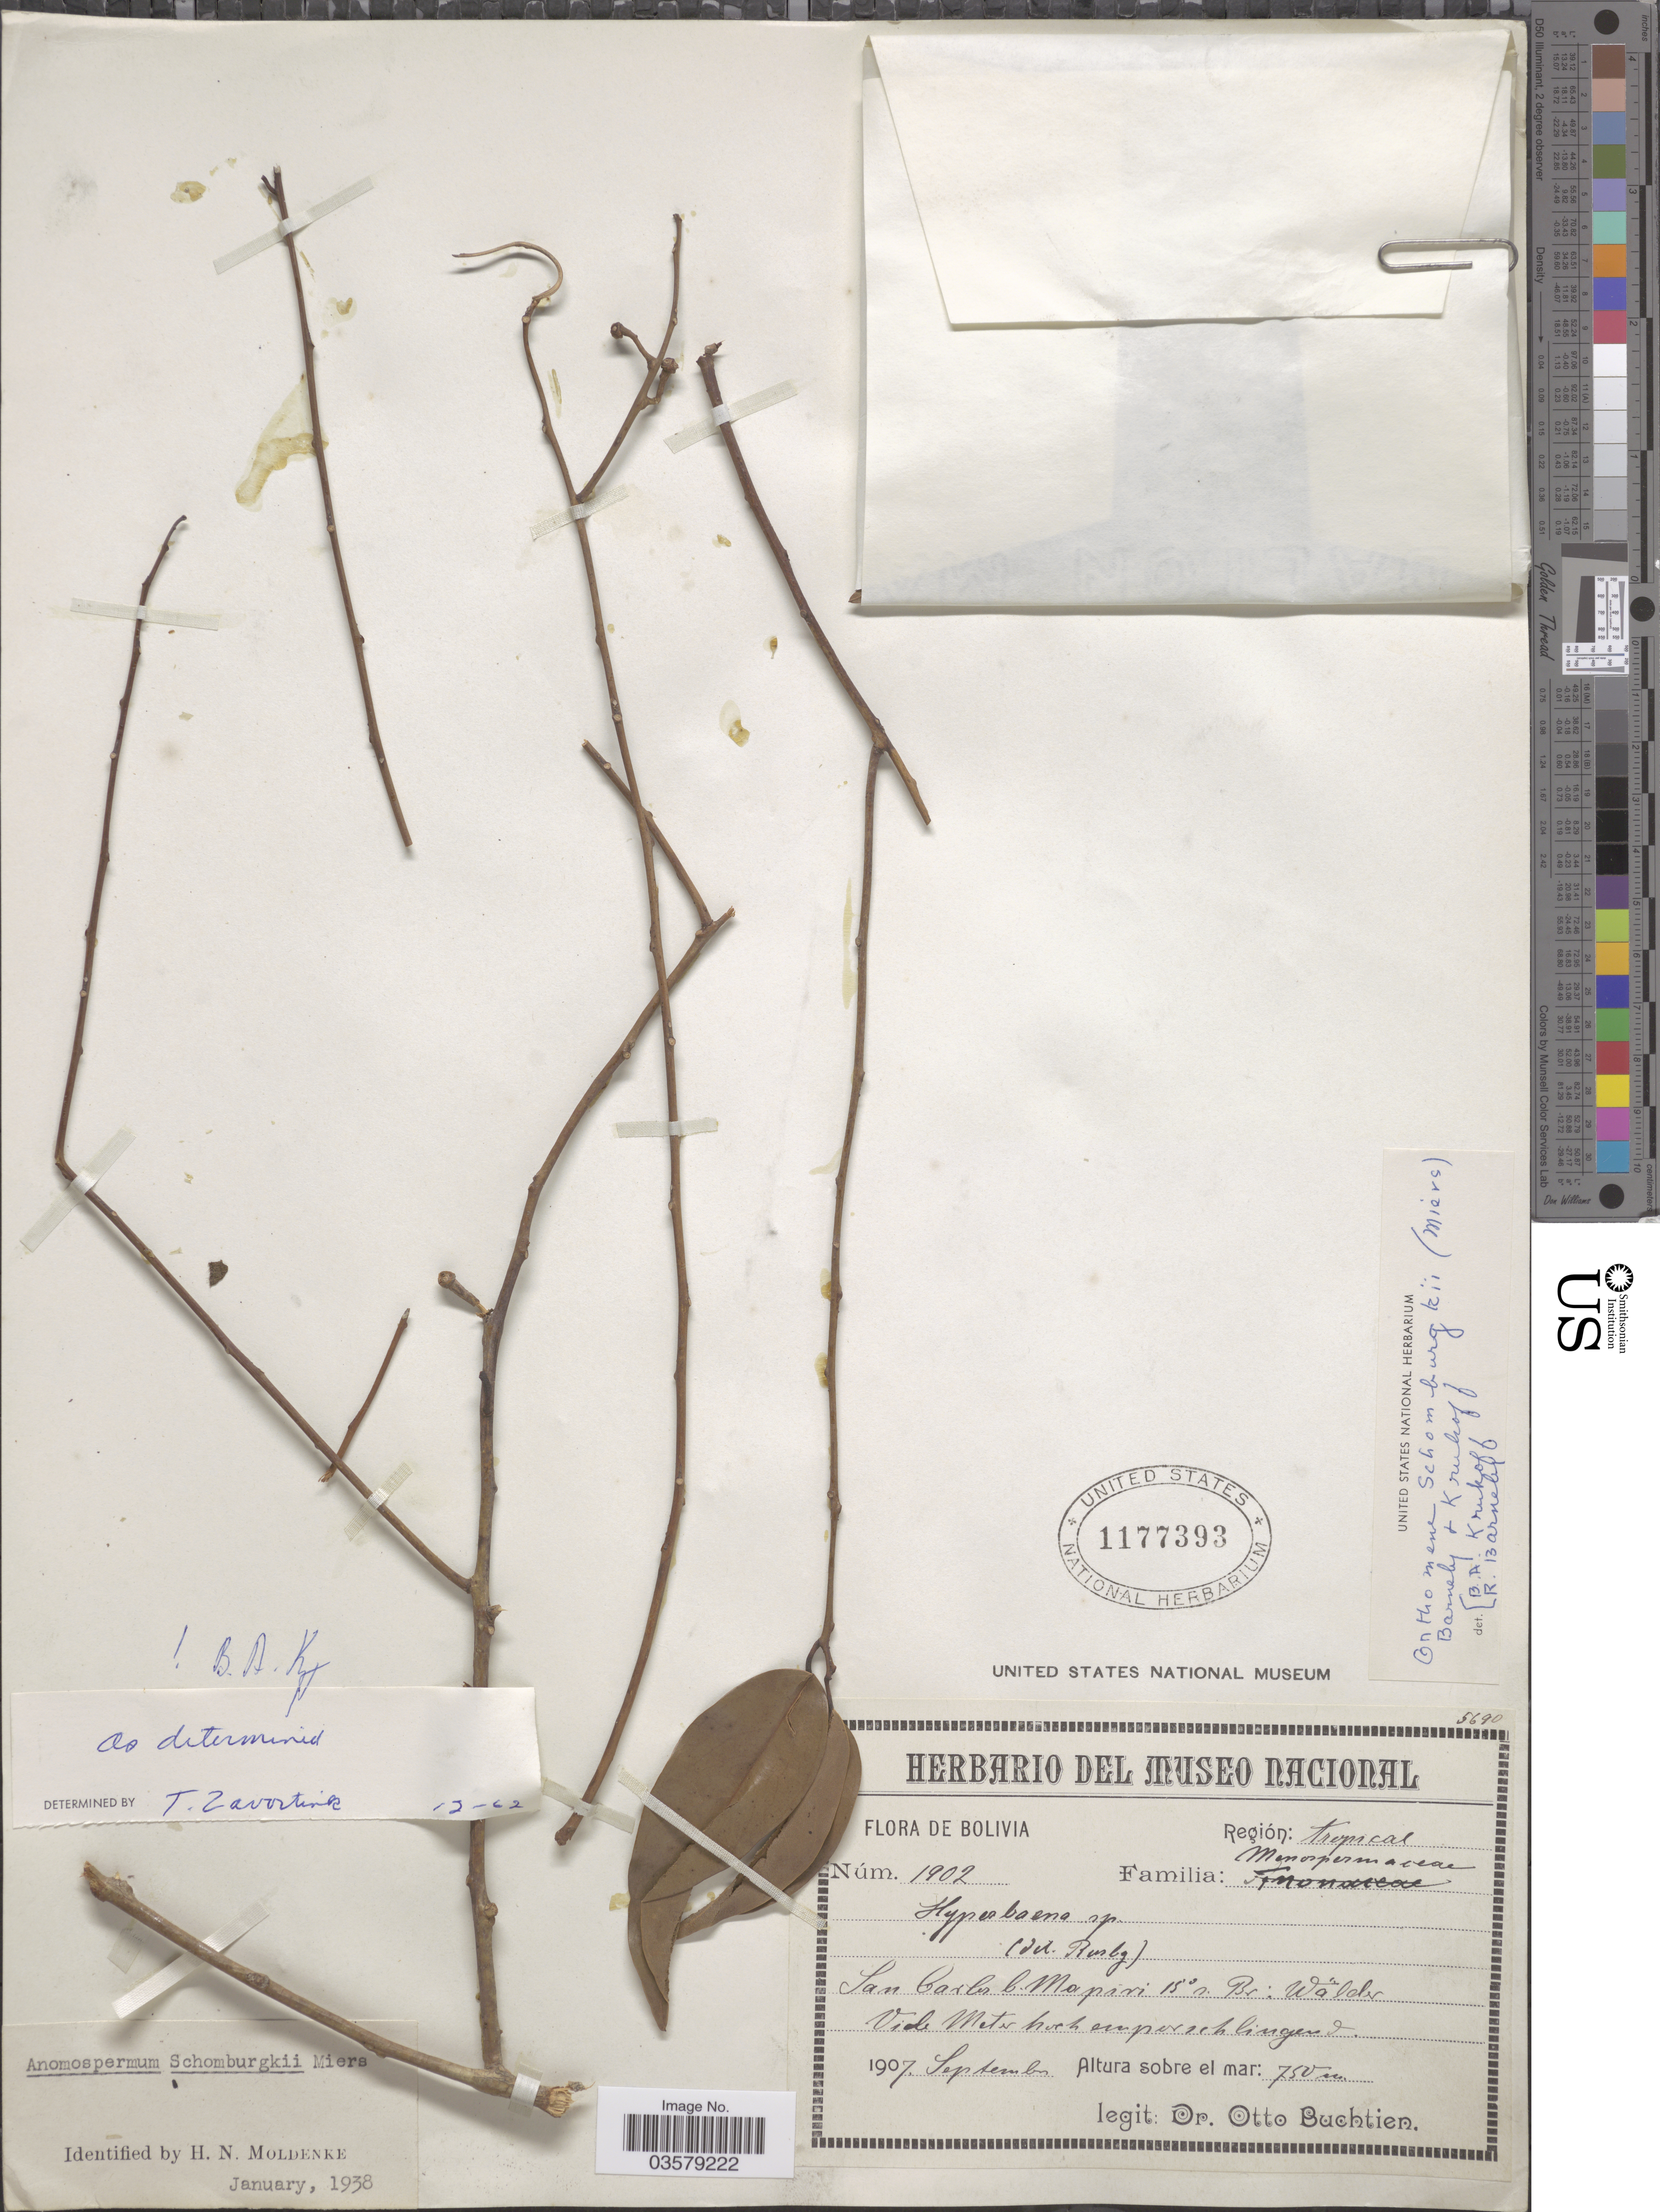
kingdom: Plantae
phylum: Tracheophyta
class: Magnoliopsida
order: Ranunculales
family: Menispermaceae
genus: Anomospermum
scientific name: Anomospermum schomburgkii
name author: Miers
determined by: Strong, Mark T., (BOT), Smithsonian Institution - National Museum of Natural History (UNITED STATES)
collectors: O. Buchtien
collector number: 1902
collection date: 1907-09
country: Bolivia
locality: Región tropical. San Carlos b. Mapiri 15° n. Br.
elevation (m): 750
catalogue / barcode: US 1177393